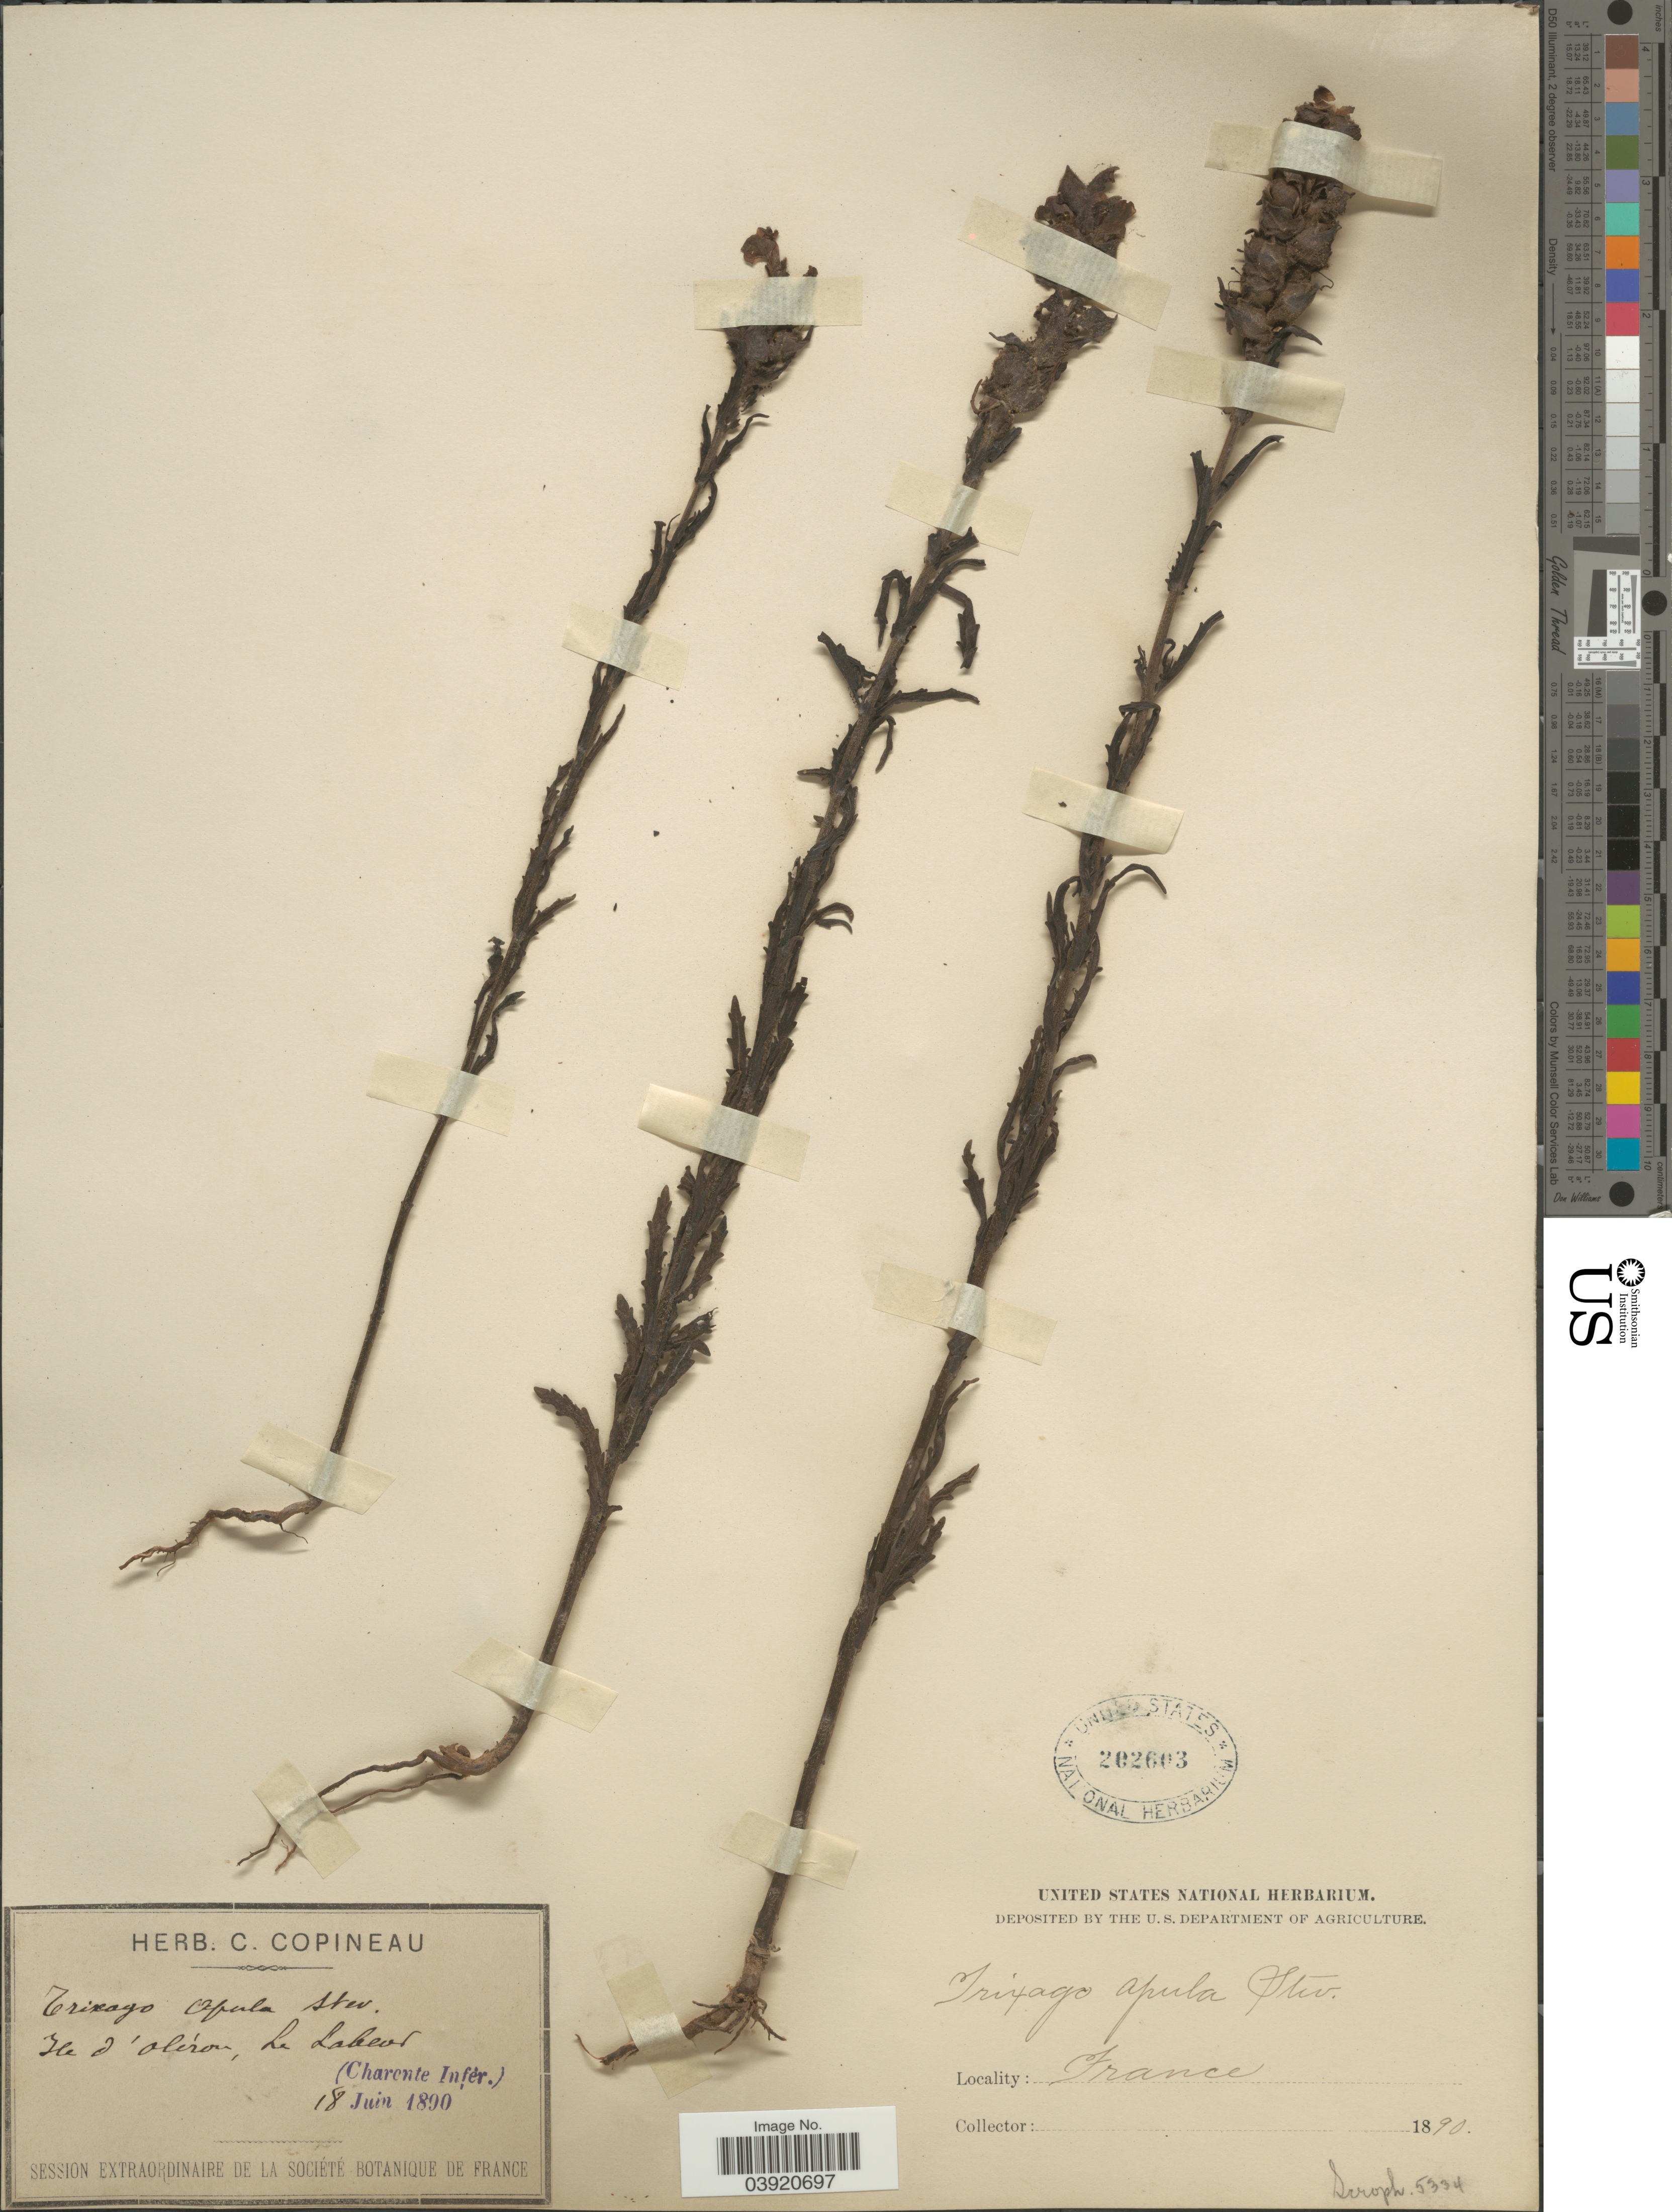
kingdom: Plantae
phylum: Tracheophyta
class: Magnoliopsida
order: Lamiales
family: Orobanchaceae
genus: Trixago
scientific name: Trixago apula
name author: Steven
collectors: ex herb. C. Copineau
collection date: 1890-06-18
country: France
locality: Ile d'Oléron, Le Labevr. [interpreted] (Charente Infér.).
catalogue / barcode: US 202603